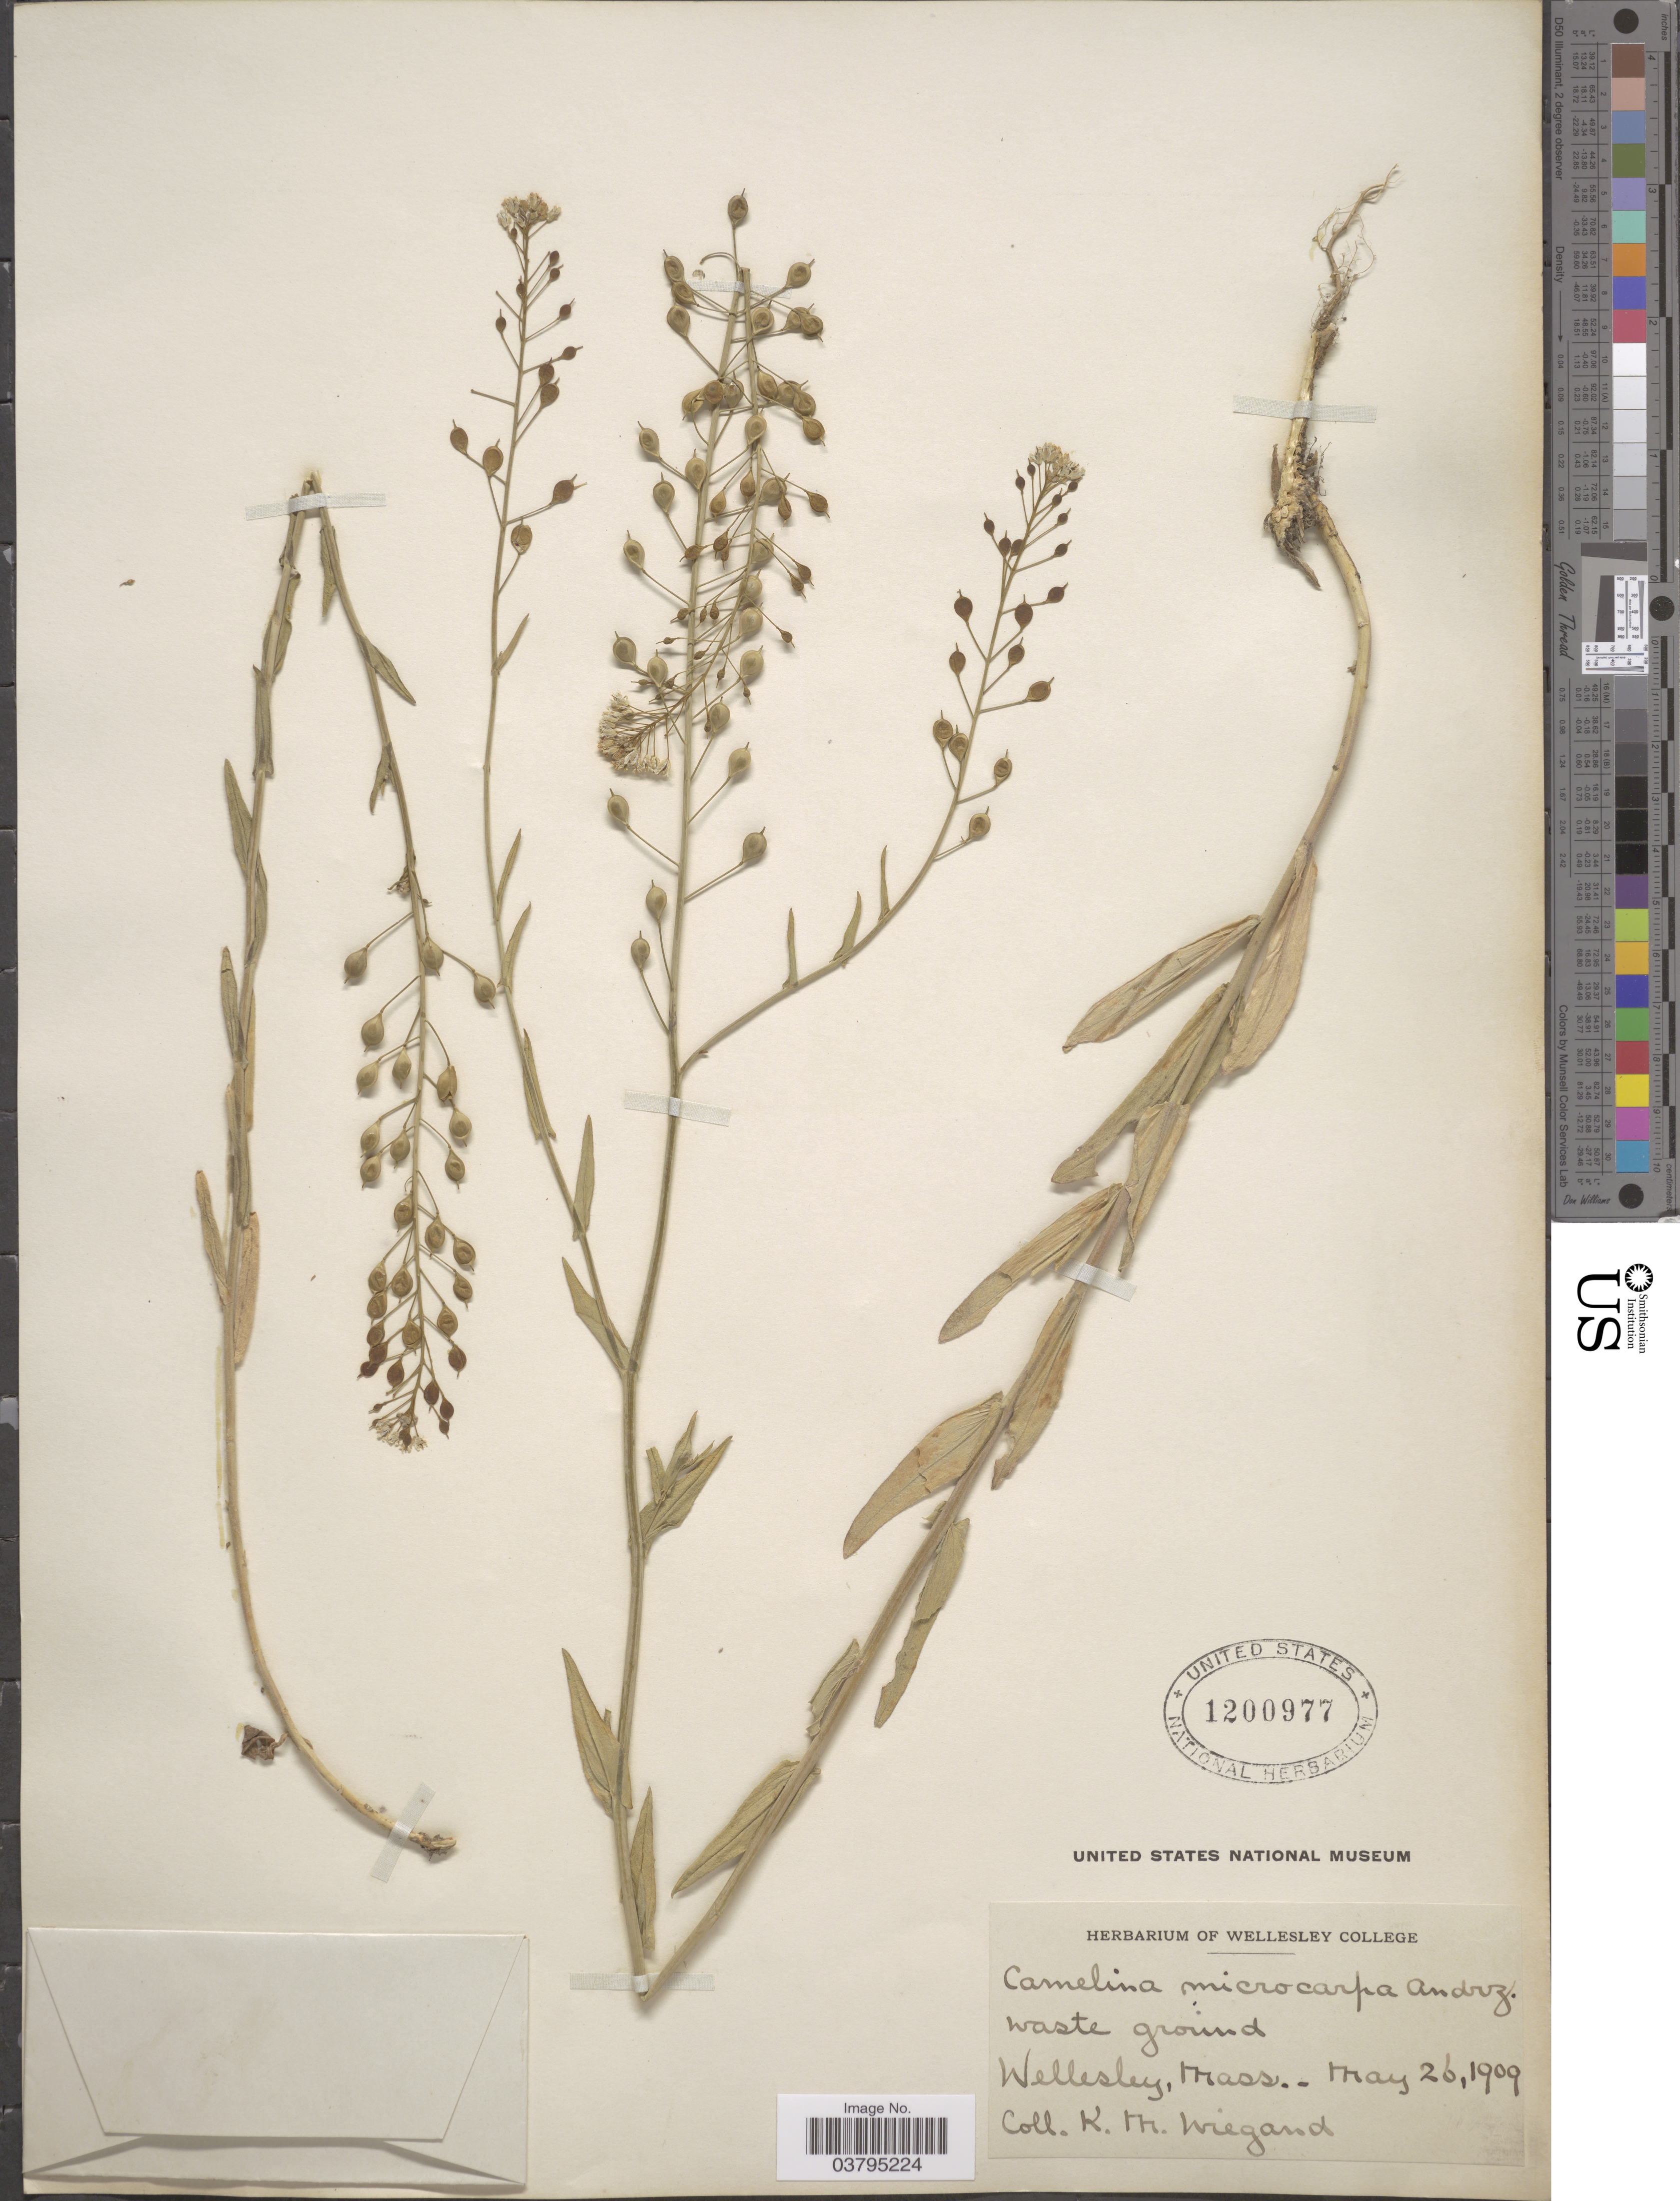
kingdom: Plantae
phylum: Tracheophyta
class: Magnoliopsida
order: Brassicales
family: Brassicaceae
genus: Camelina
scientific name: Camelina microcarpa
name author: DC.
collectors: K. M. Wiegand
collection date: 1909-05-26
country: United States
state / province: Massachusetts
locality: Waste ground. Wellesley.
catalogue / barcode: US 1200977